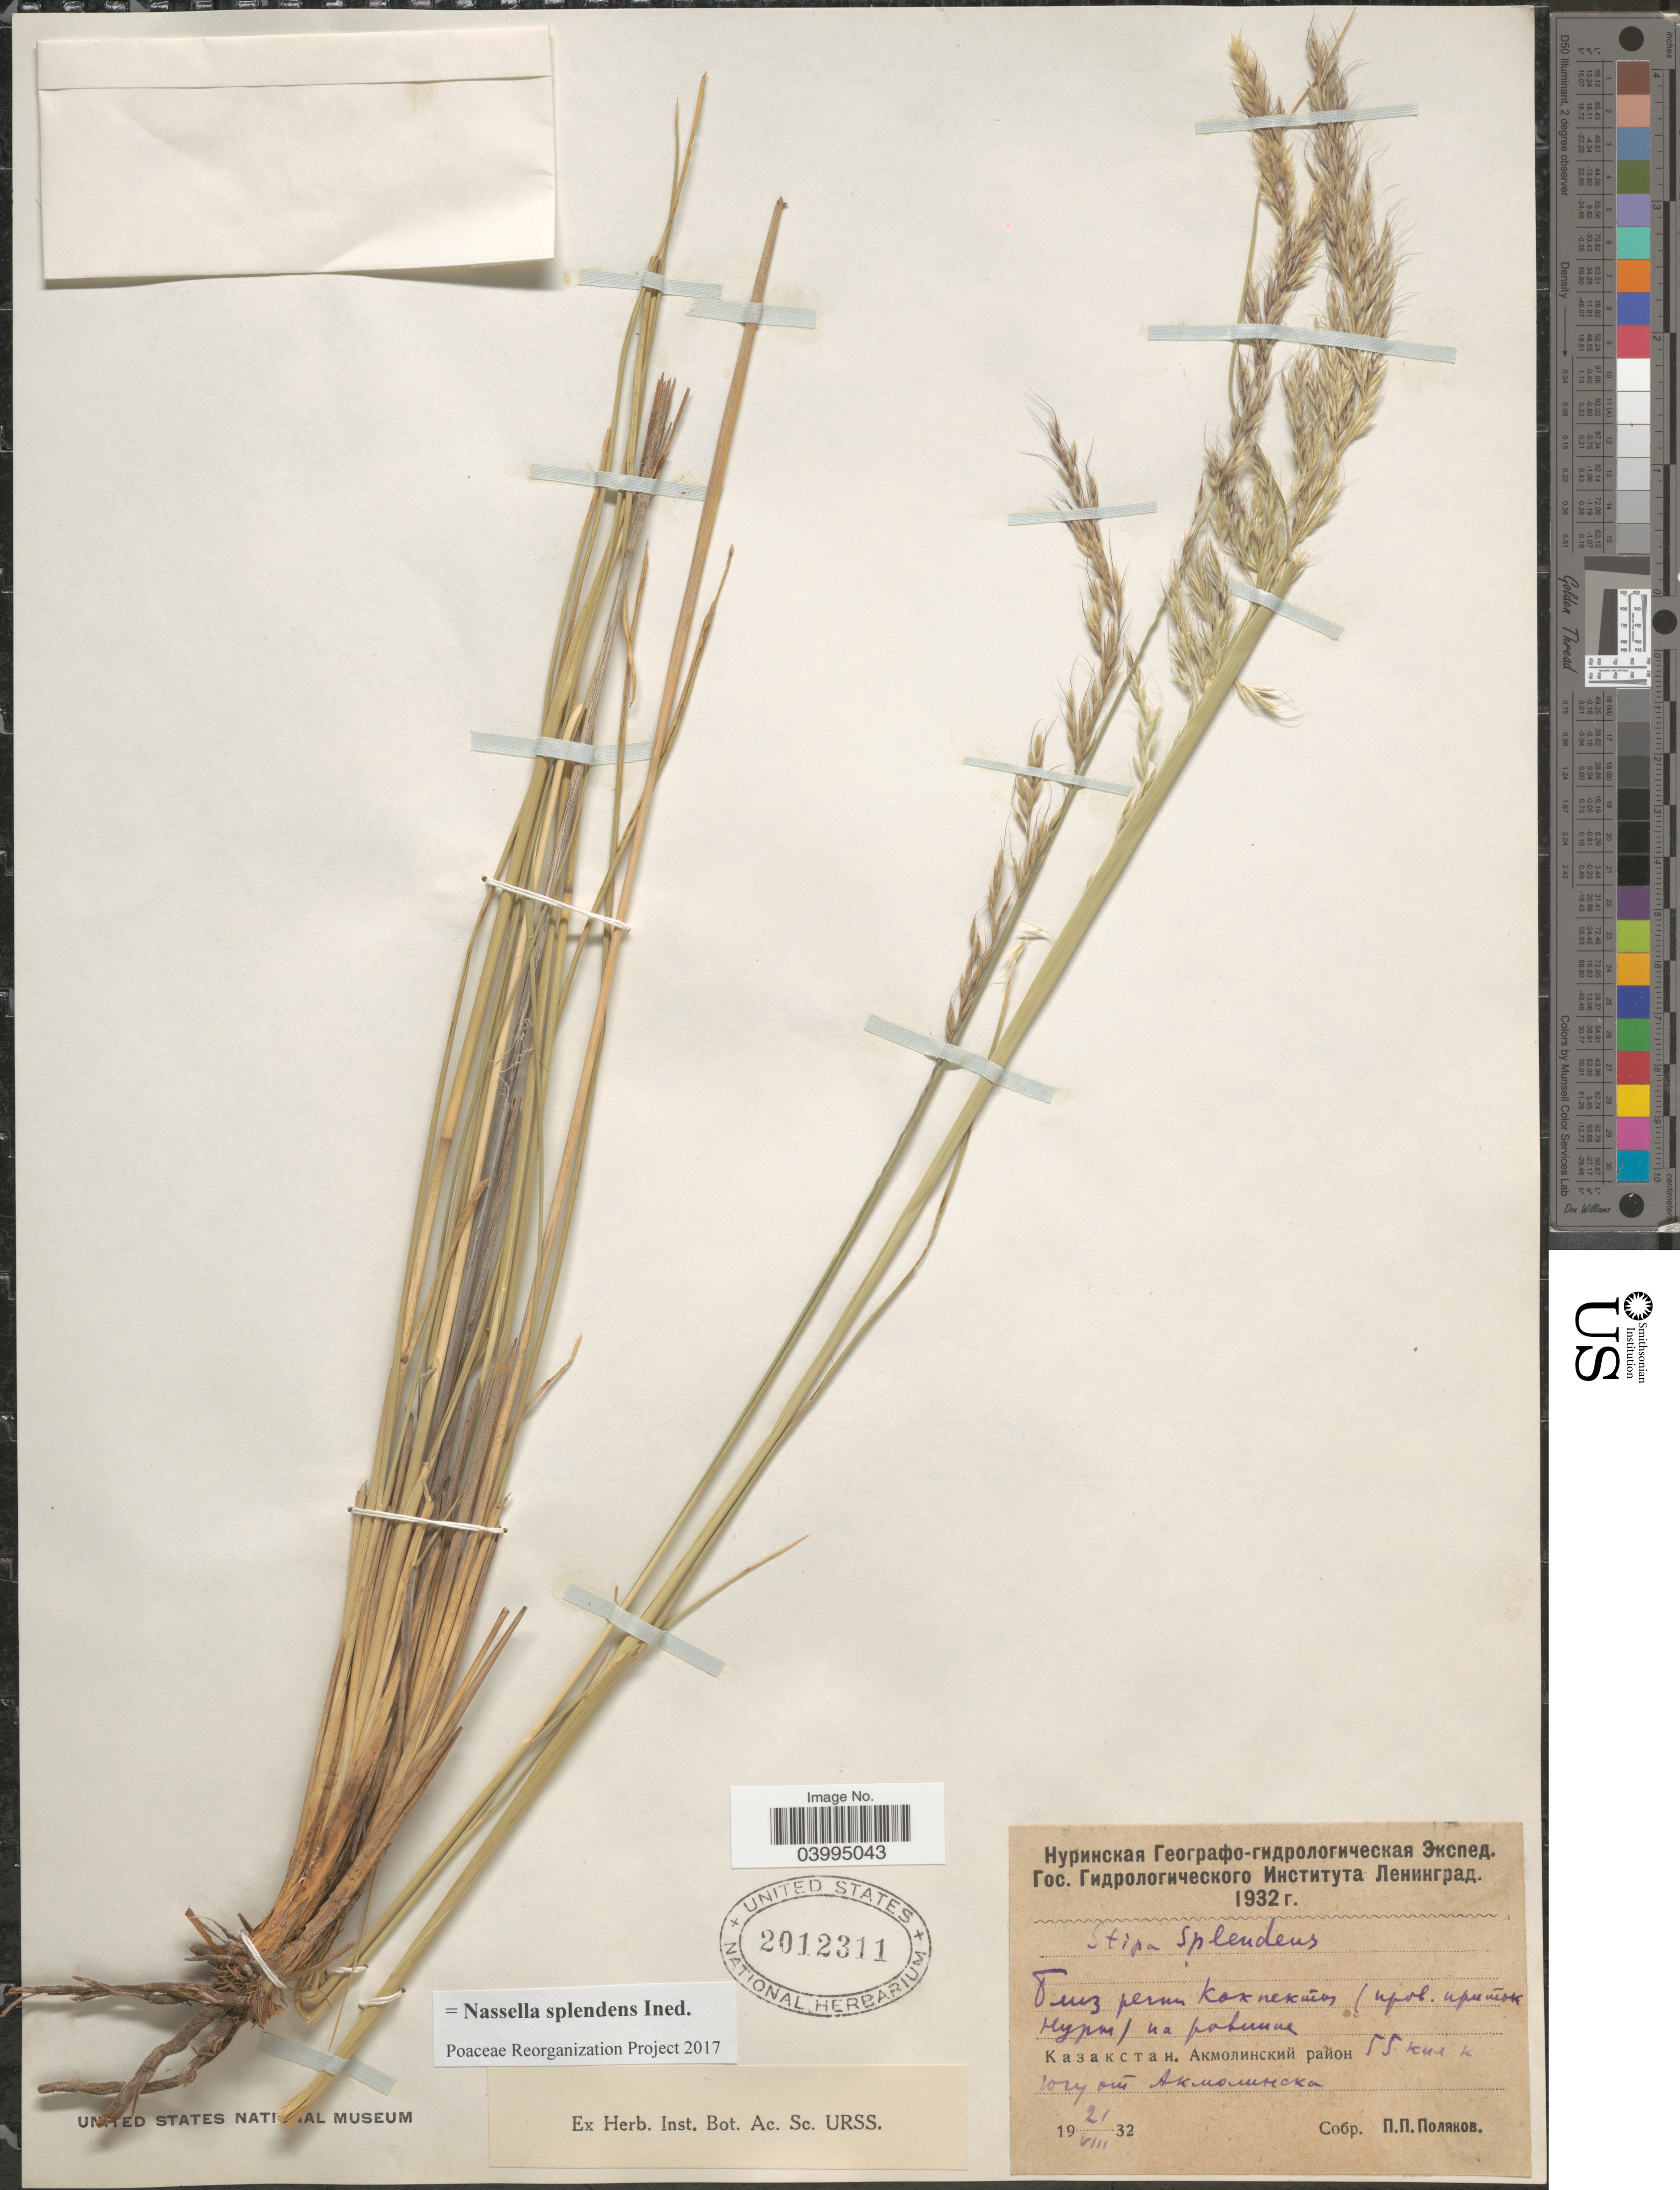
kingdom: Plantae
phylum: Tracheophyta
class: Liliopsida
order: Poales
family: Poaceae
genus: Neotrinia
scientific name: Neotrinia splendens (Trin.) M. Nobis, P.D. Gudkova & A. Nowak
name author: (Trin.)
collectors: P. Polyakov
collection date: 1932-08-21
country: Kazakhstan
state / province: Aqmola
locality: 55 km S of Akmolinsk (now Nur-Sultan), near right tributary of river Nura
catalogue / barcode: US 2012311